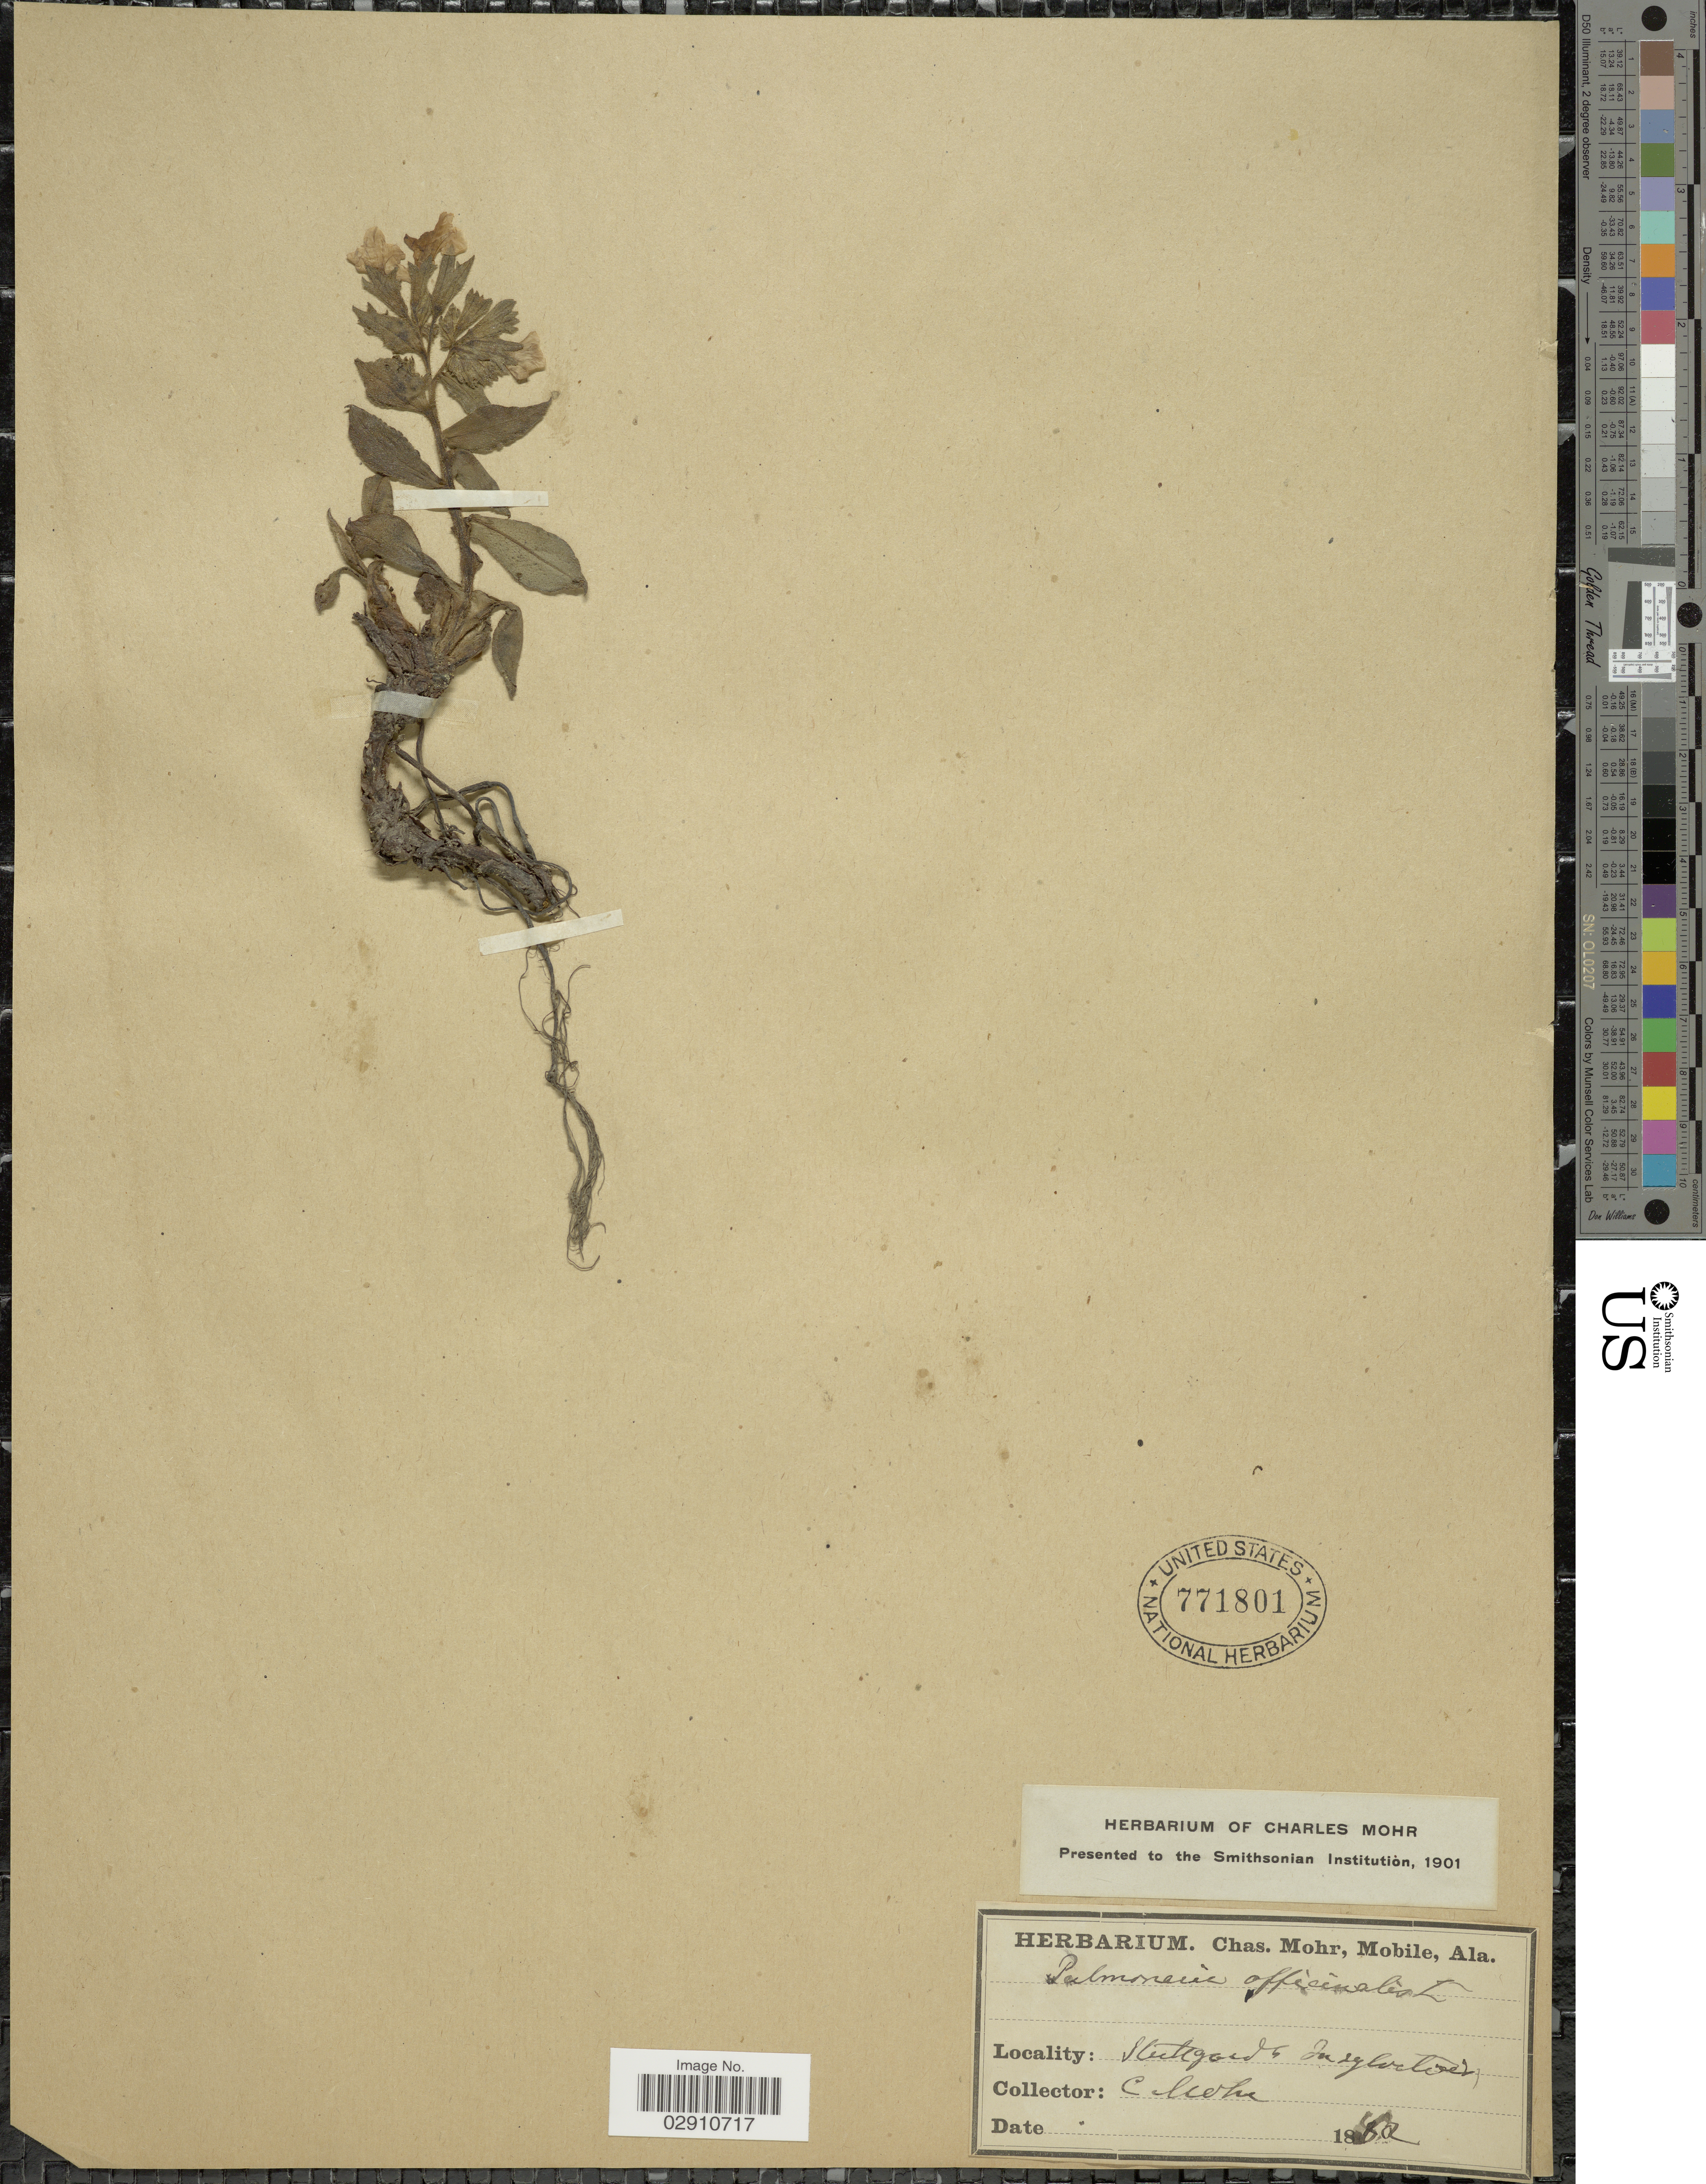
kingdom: Plantae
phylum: Tracheophyta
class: Magnoliopsida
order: Boraginales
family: Boraginaceae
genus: Pulmonaria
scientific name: Pulmonaria officinalis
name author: L.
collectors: C. T. Mohr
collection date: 1882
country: Germany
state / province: Baden-Württemberg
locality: Stuttgardt. In sylvetes. [interpreted]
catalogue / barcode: US 771801